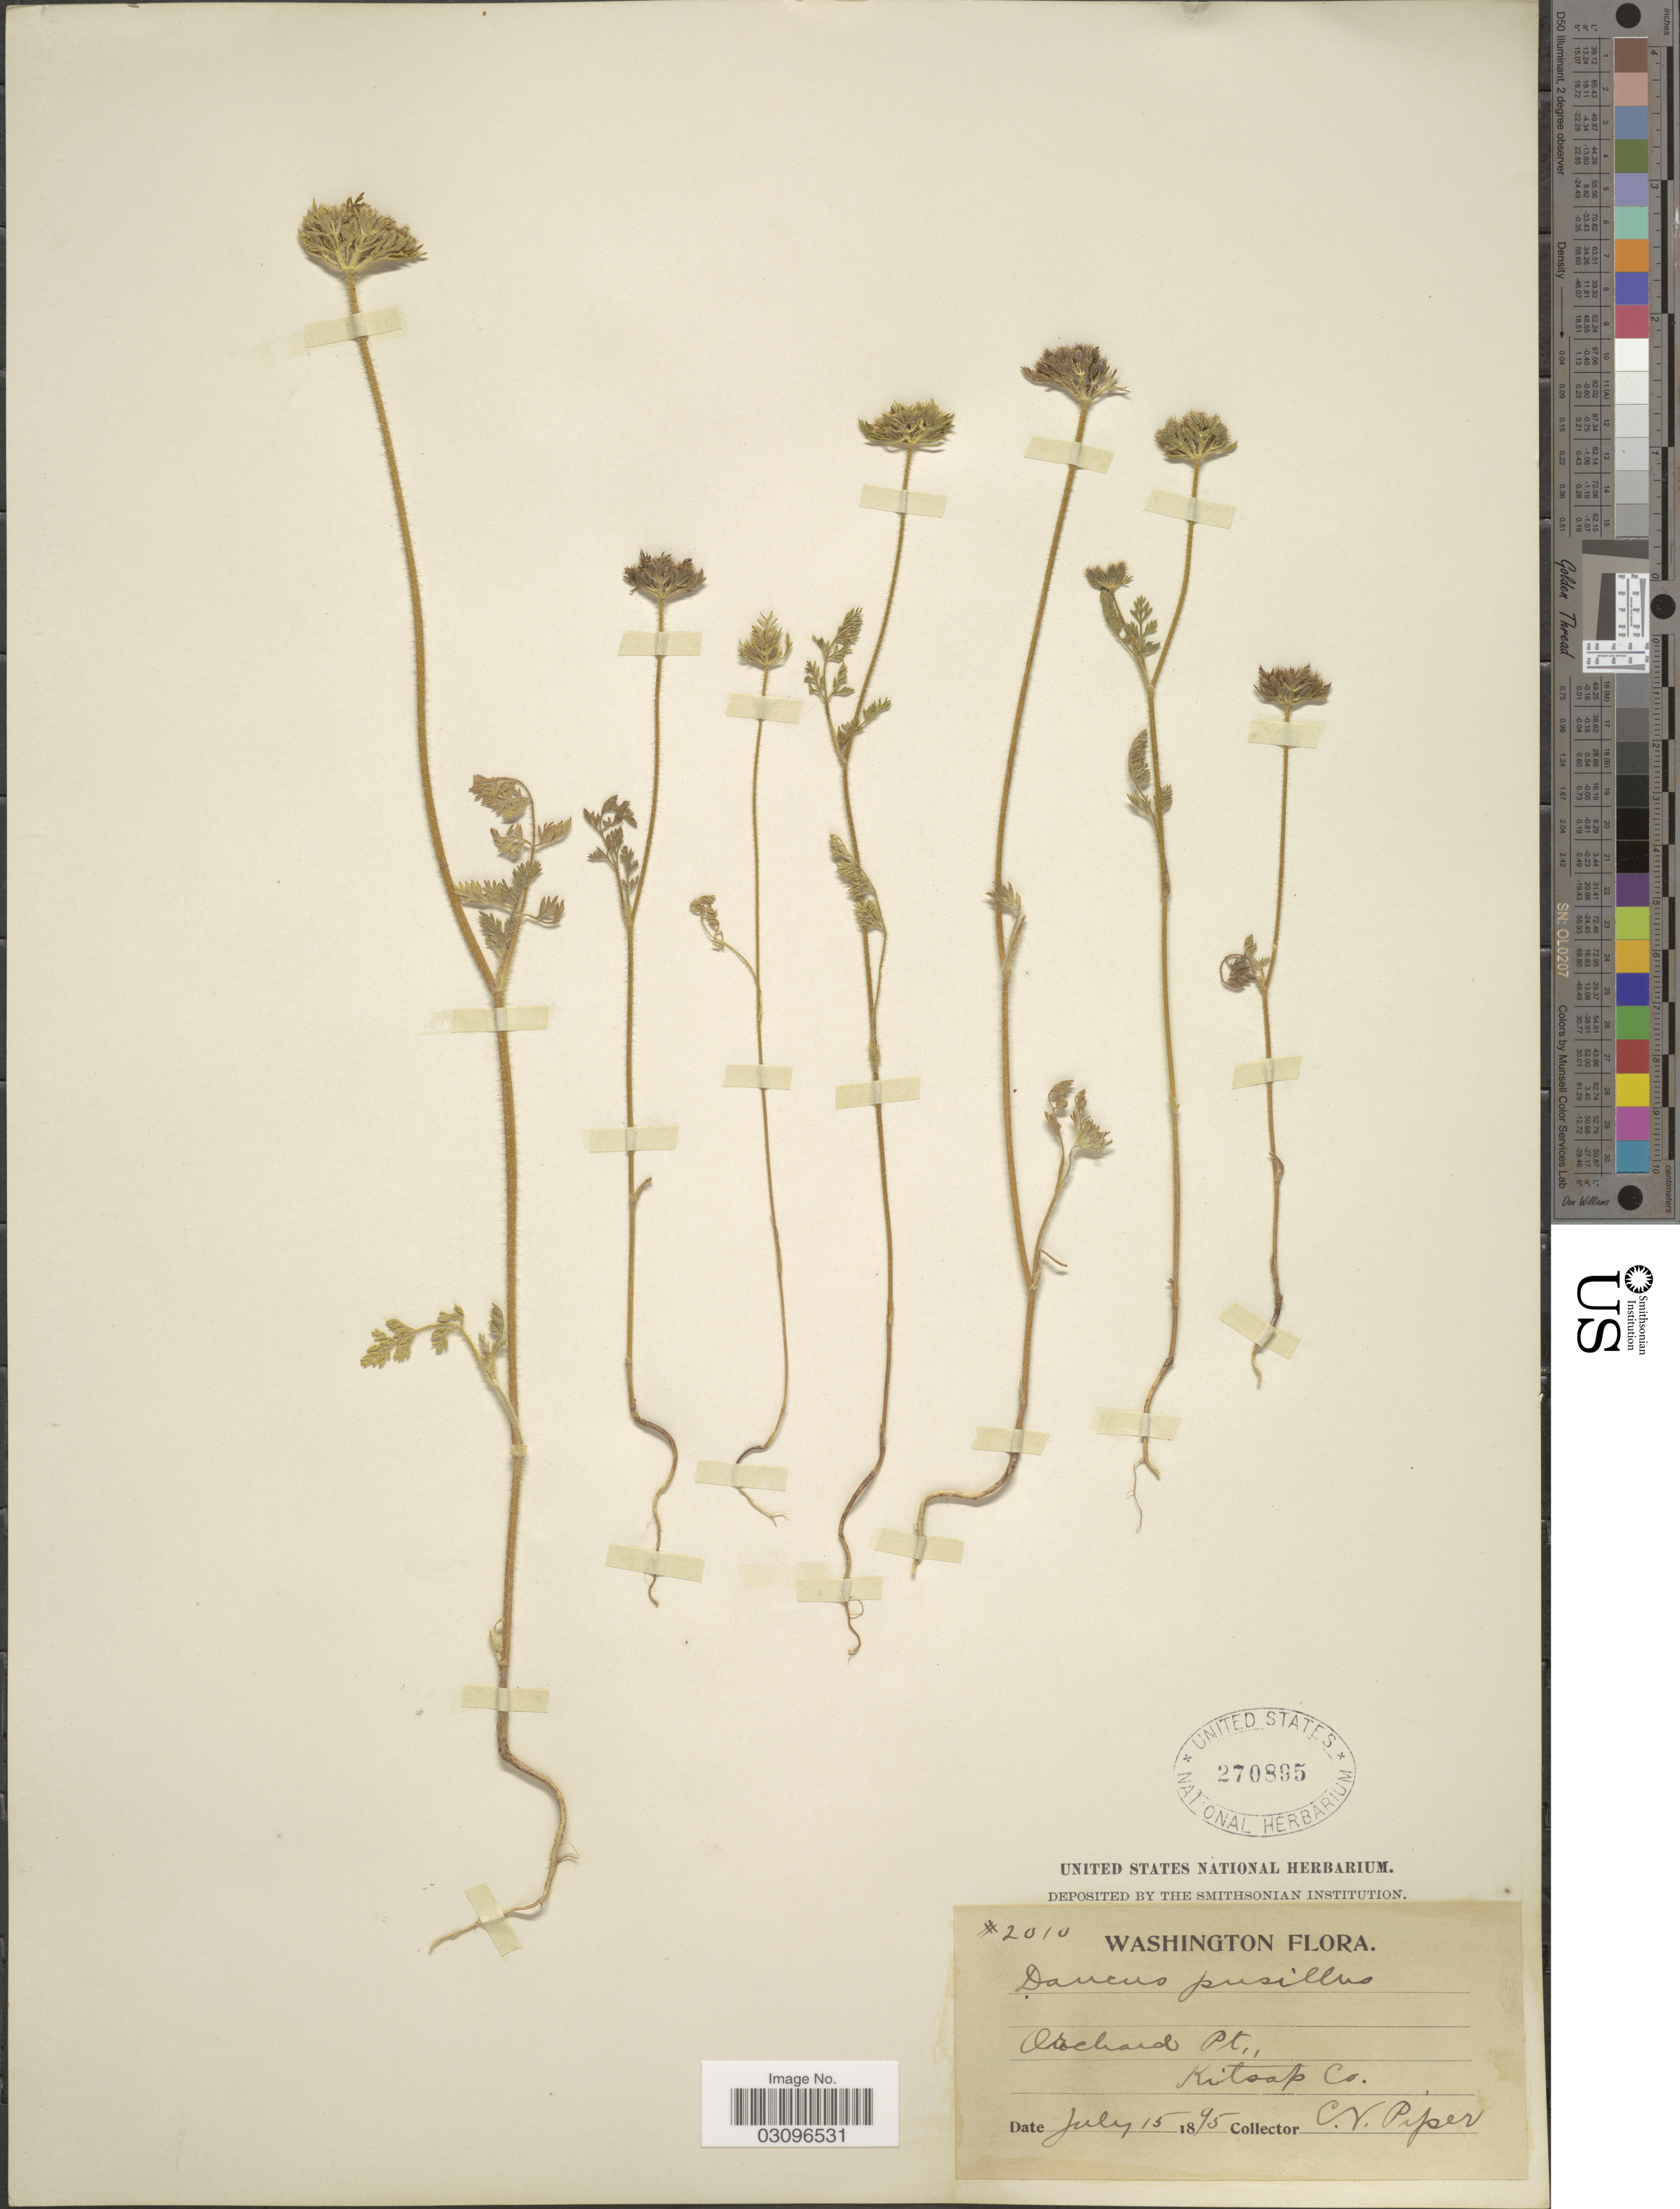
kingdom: Plantae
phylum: Tracheophyta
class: Magnoliopsida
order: Apiales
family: Apiaceae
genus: Daucus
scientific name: Daucus pusillus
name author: Michx.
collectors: C. V. Piper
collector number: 2010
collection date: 1895-07-15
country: United States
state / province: Washington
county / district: Kitsap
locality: Orchard Pt., Kitsap Co.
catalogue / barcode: US 270895